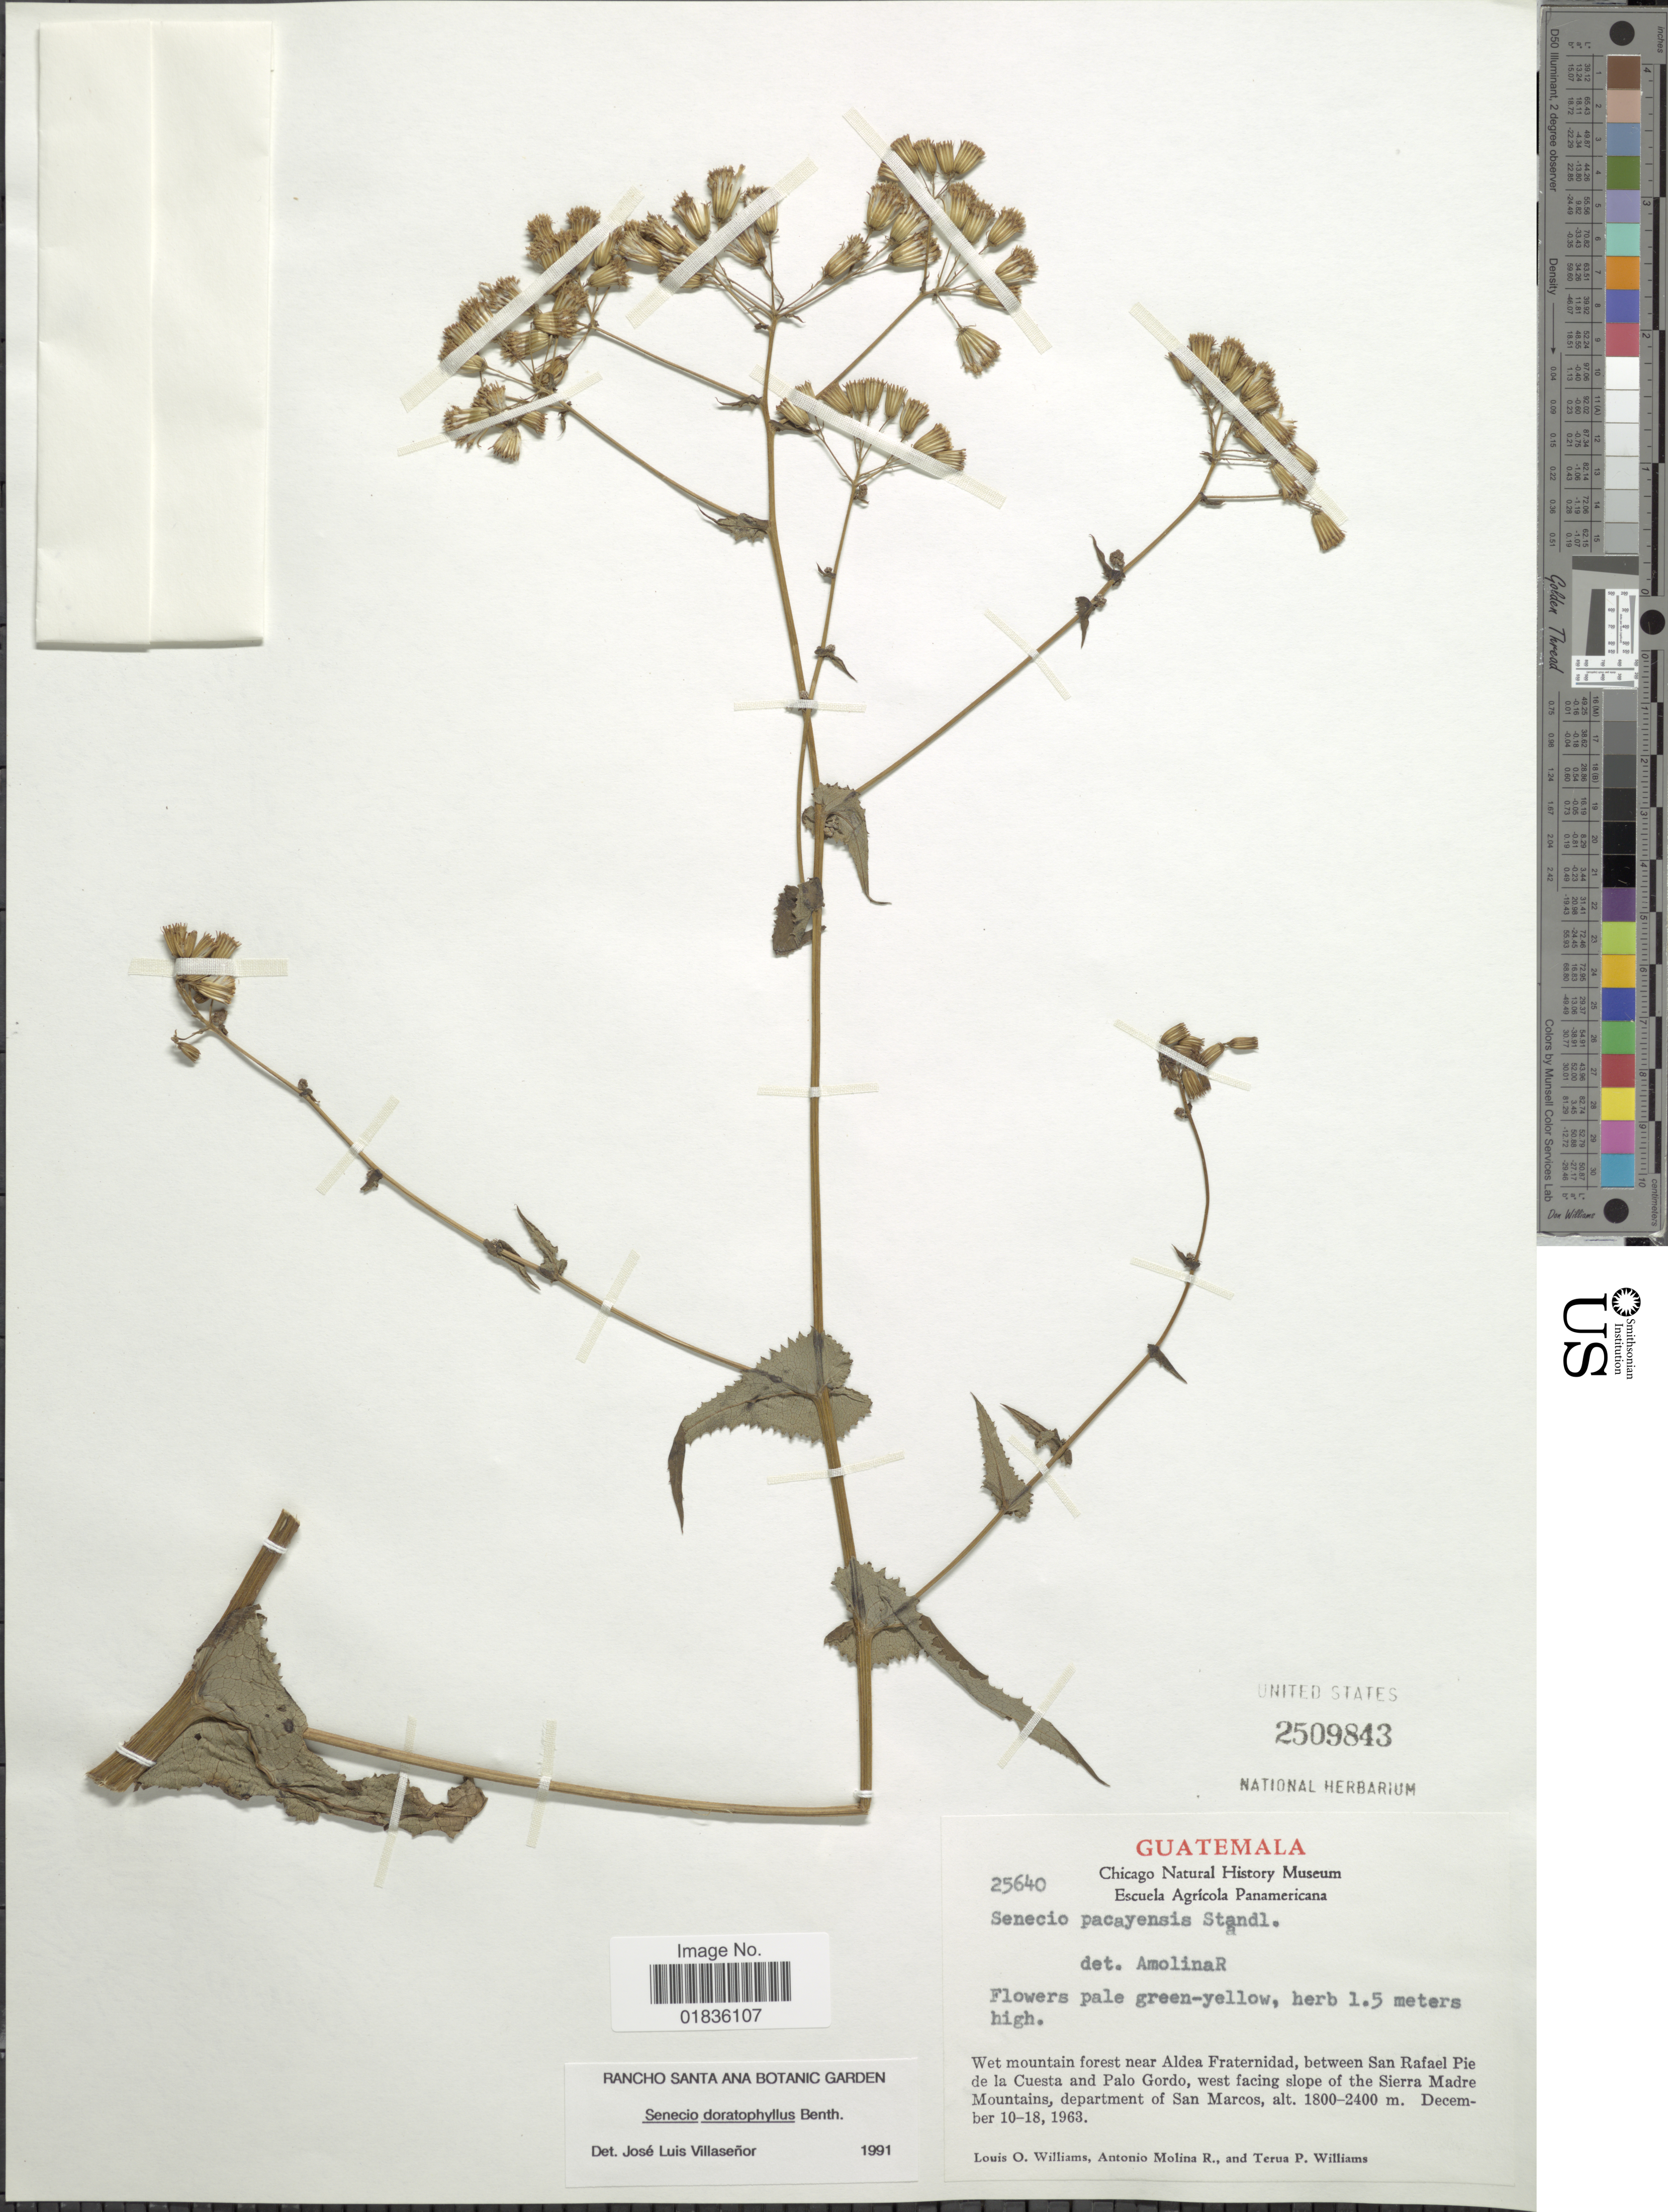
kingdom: Plantae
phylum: Tracheophyta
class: Magnoliopsida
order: Asterales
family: Asteraceae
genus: Senecio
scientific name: Senecio doratophyllus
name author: Benth.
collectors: L. O. Williams, A. Molina R. & T. P. Williams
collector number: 25640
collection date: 1963-12-10/1963-12-18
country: Guatemala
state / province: San Marcos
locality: Wet mountains forest near Aldea Fraternidad, between San Rafael Pie de la Cuesta, and Palo Gordo, west facing slope of the Sierra Madre Mountains.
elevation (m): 1800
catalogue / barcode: US 2509843